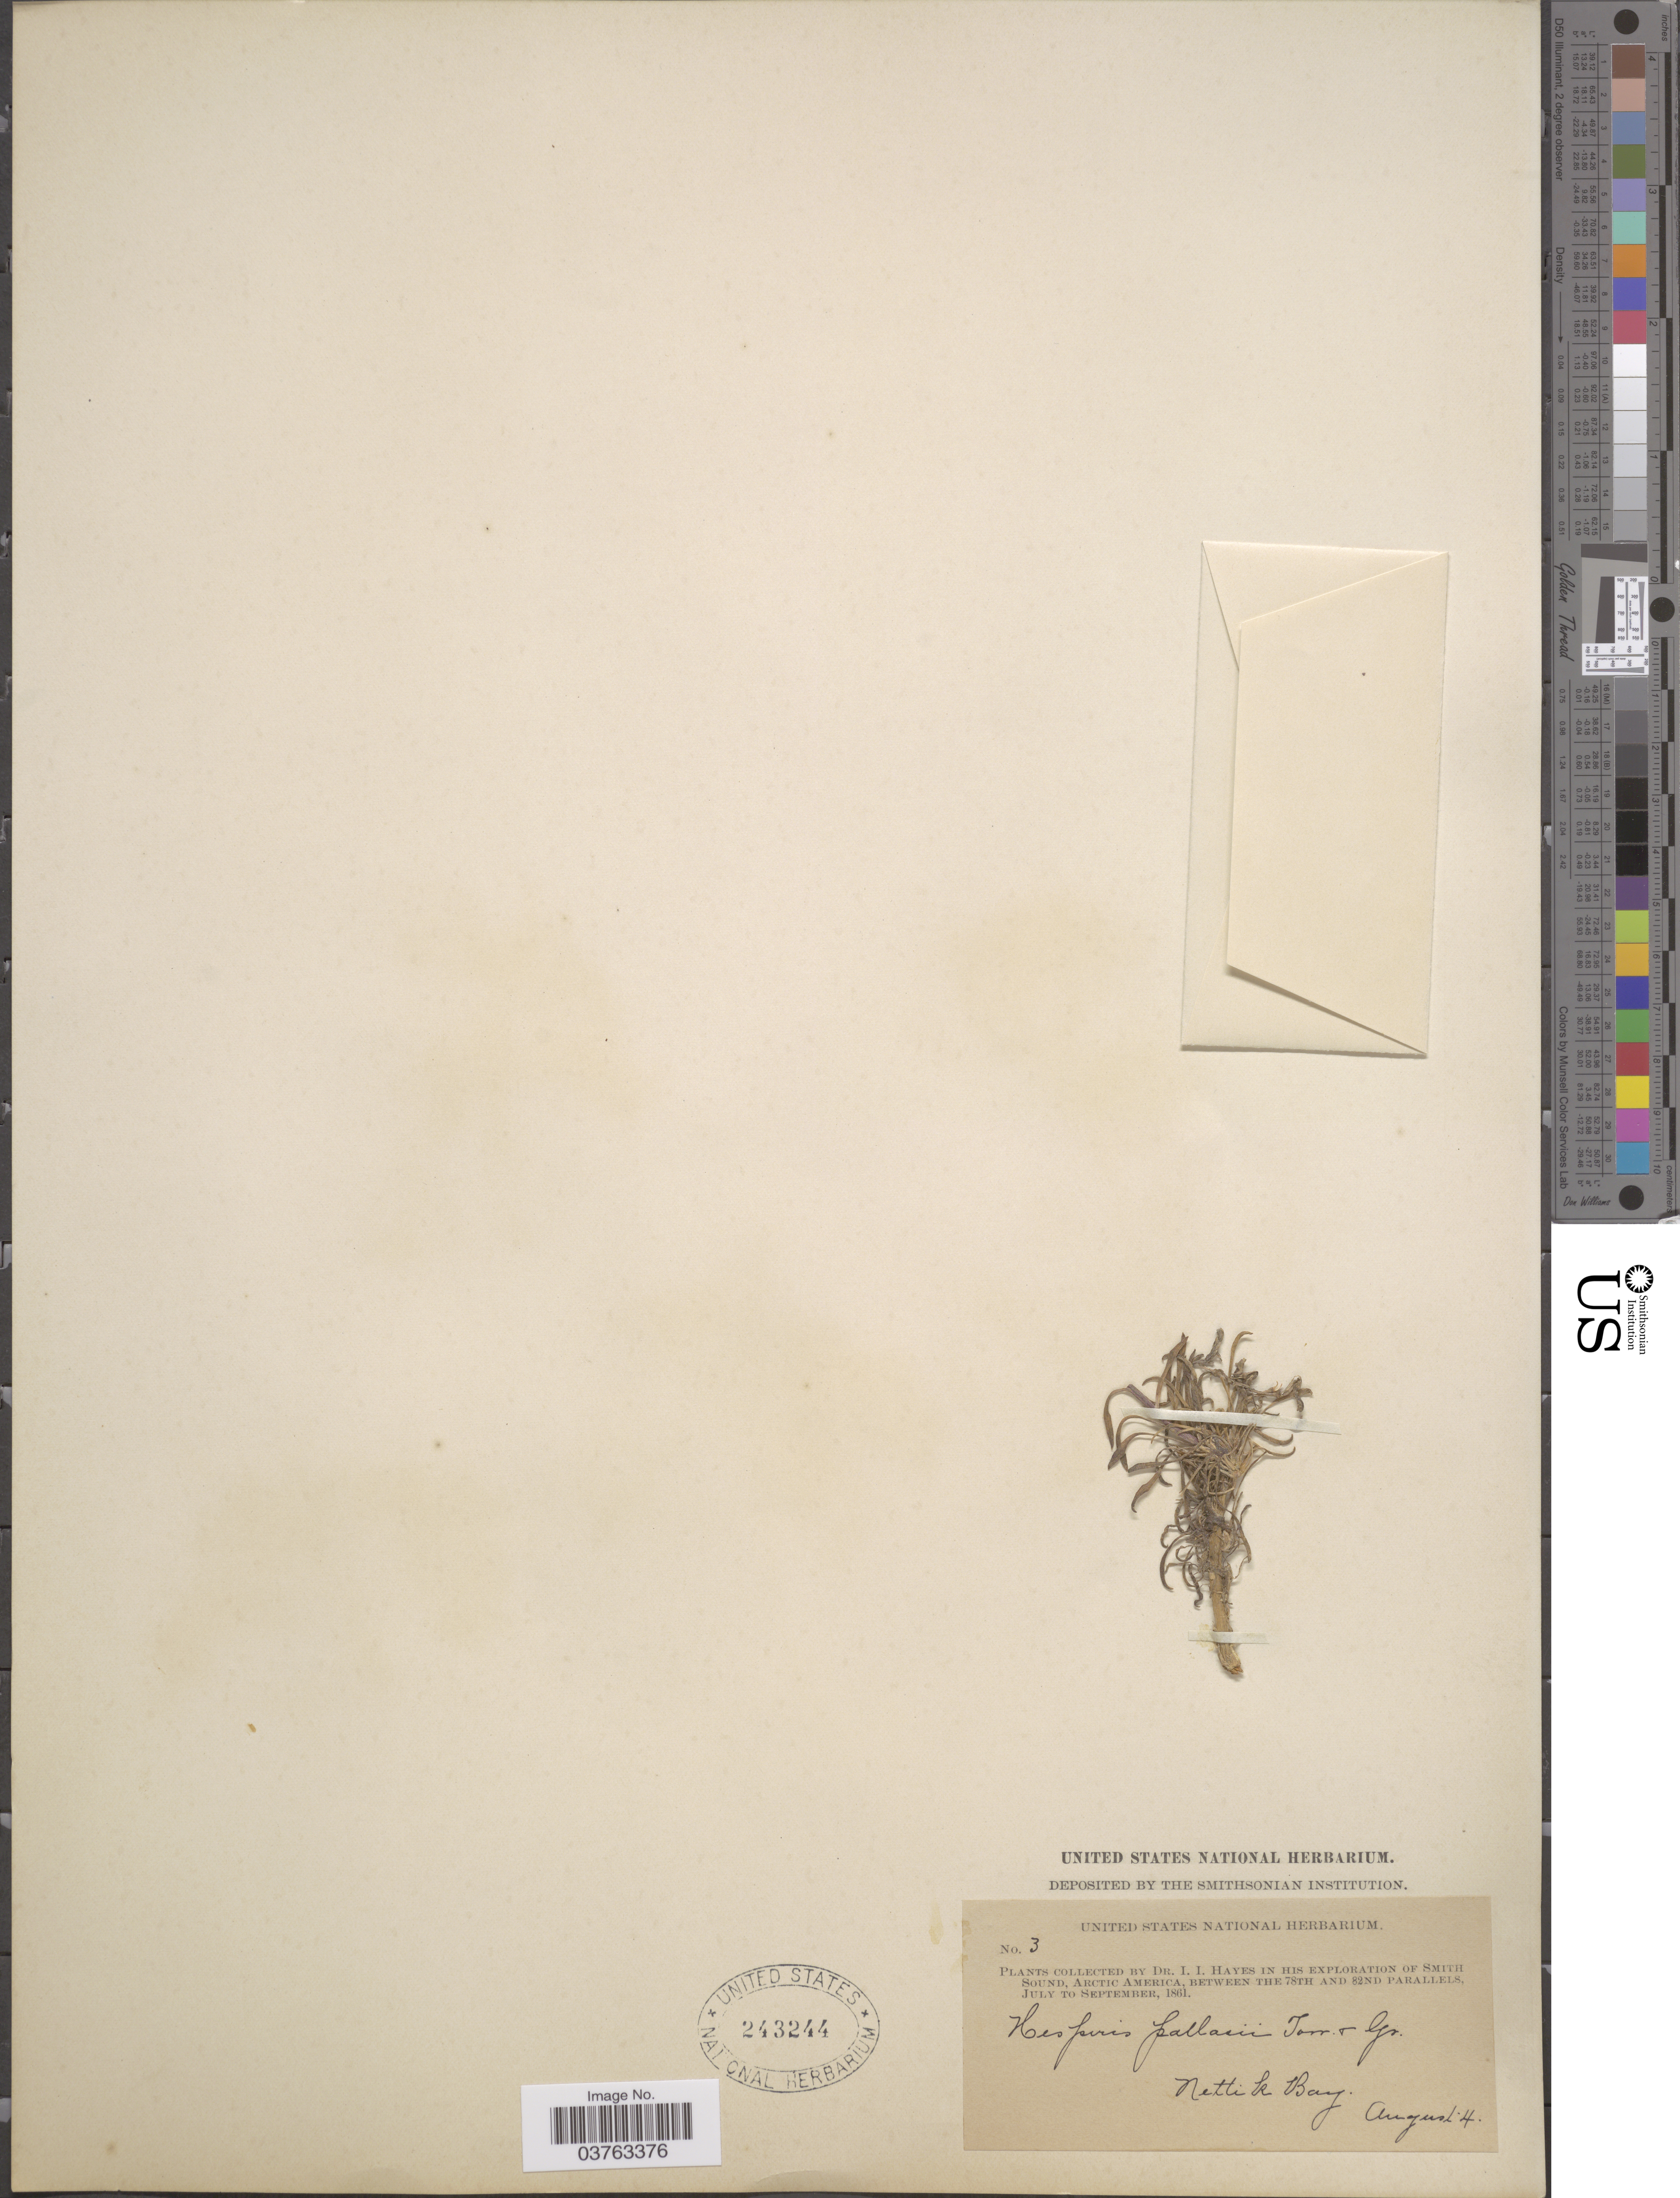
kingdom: Plantae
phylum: Tracheophyta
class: Magnoliopsida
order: Brassicales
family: Brassicaceae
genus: Hesperis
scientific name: Hesperis pallasii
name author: (Pursh) Seem.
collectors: I. I. Hayes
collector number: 3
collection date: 1861-08-04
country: United States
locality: Smith Sound, Arctic America, between the 78th and 82nd Parallels. Nettik Bay.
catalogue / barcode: US 243244